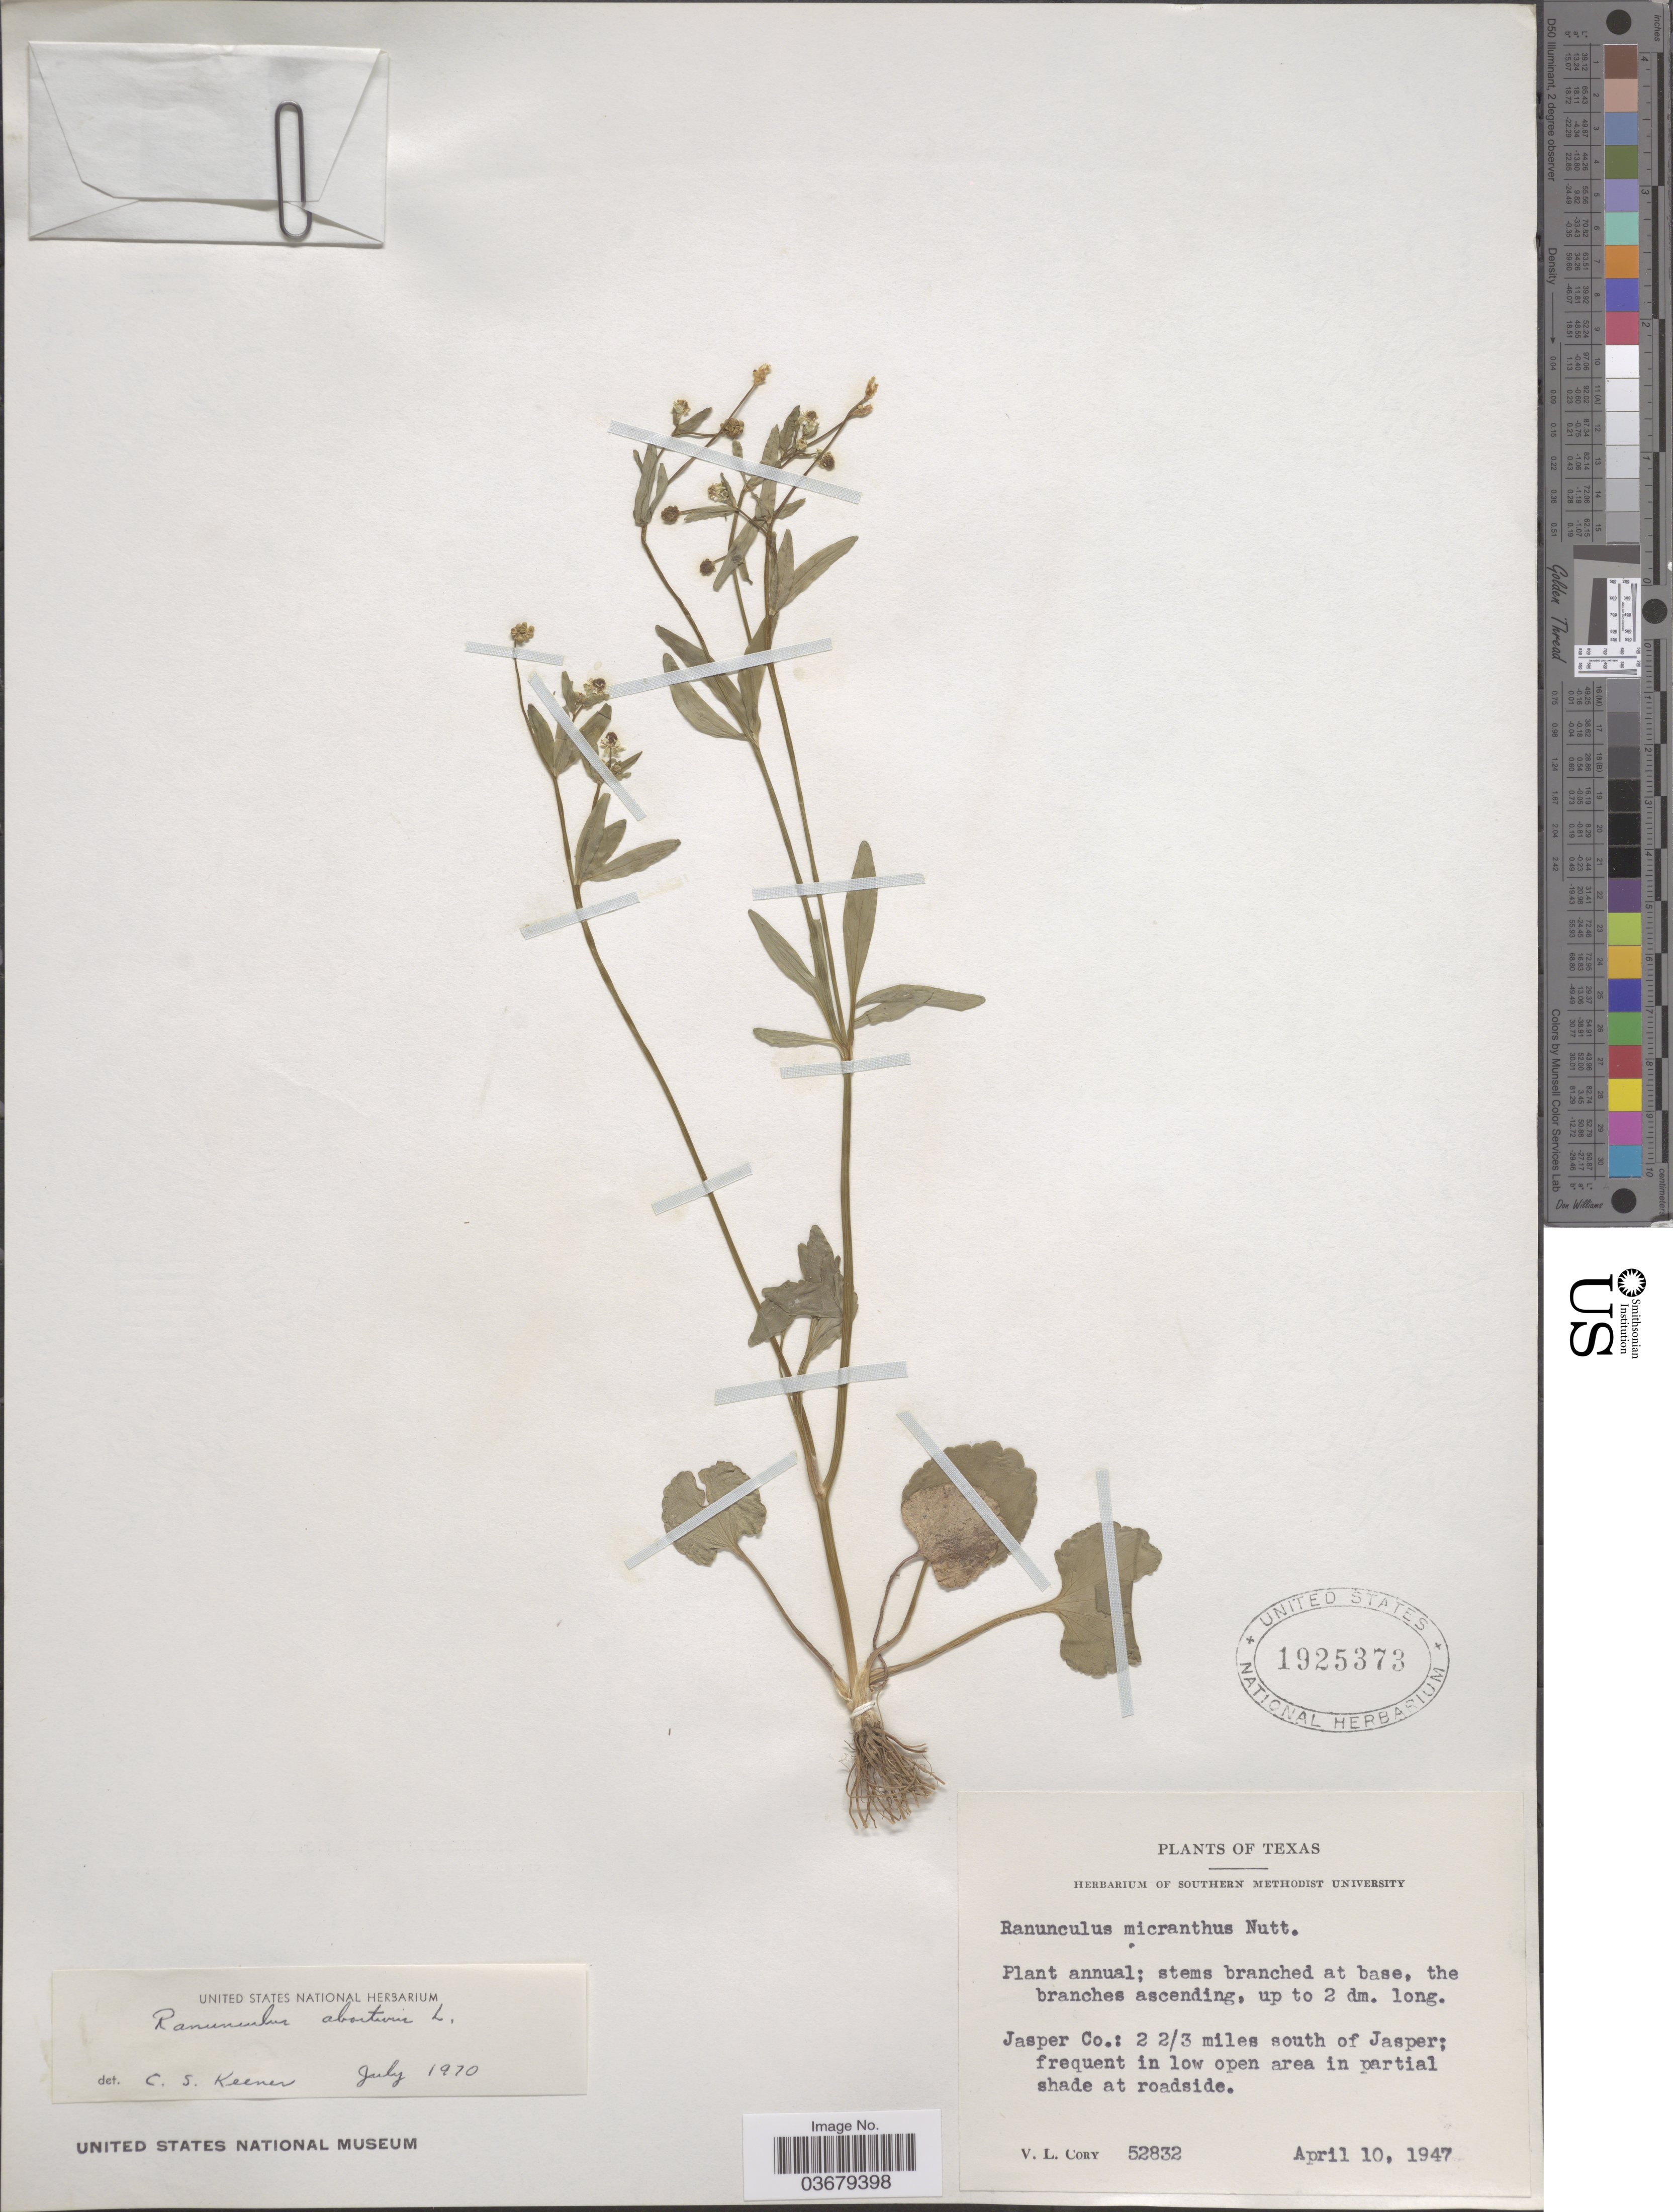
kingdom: Plantae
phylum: Tracheophyta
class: Magnoliopsida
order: Ranunculales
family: Ranunculaceae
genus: Ranunculus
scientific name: Ranunculus abortivus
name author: L.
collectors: V. Cory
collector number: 52832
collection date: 1947-04-10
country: United States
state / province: Texas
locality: Jasper Co.: 2 2/3 miles south of Jasper.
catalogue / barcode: US 1925373